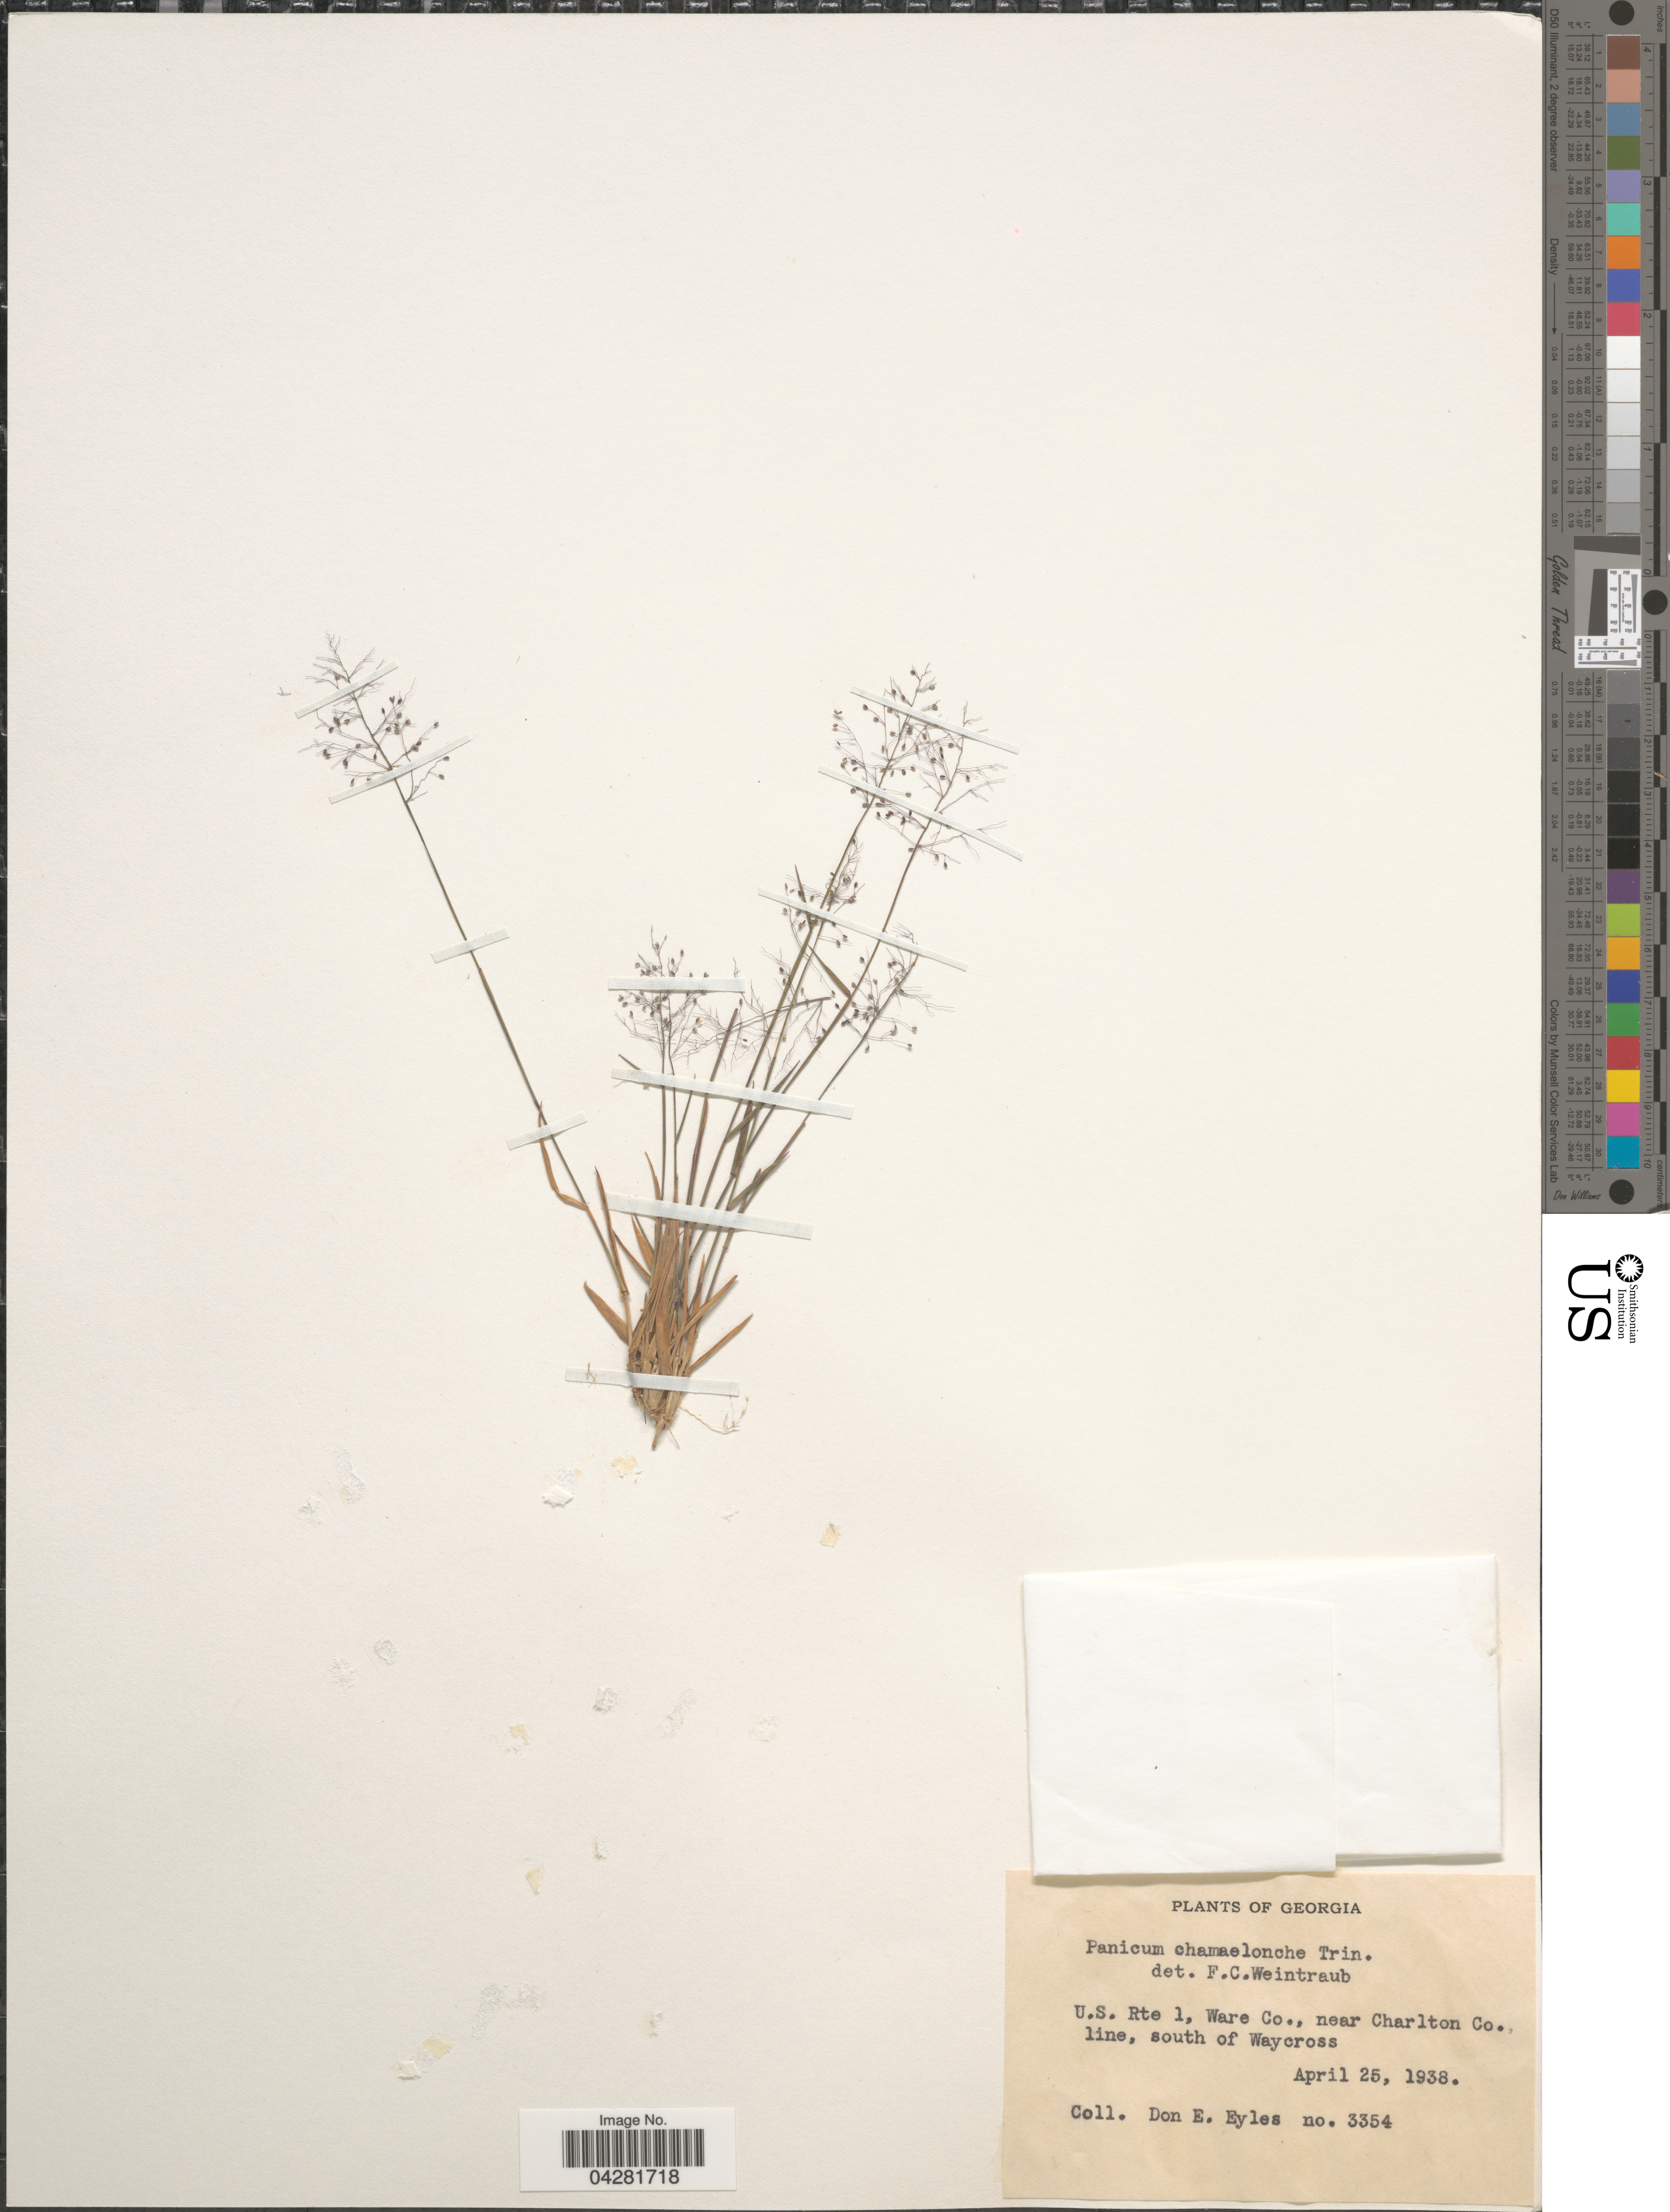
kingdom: Plantae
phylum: Tracheophyta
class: Liliopsida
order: Poales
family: Poaceae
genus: Dichanthelium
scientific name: Dichanthelium ensifolium var. ensifolium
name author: (Baldwin ex Elliot) Gould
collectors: D. Eyles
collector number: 3354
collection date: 1938-04-25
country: United States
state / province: Georgia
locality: U.S Rte 1, Ware Co., near Charlton Co. line, south of Waycross.